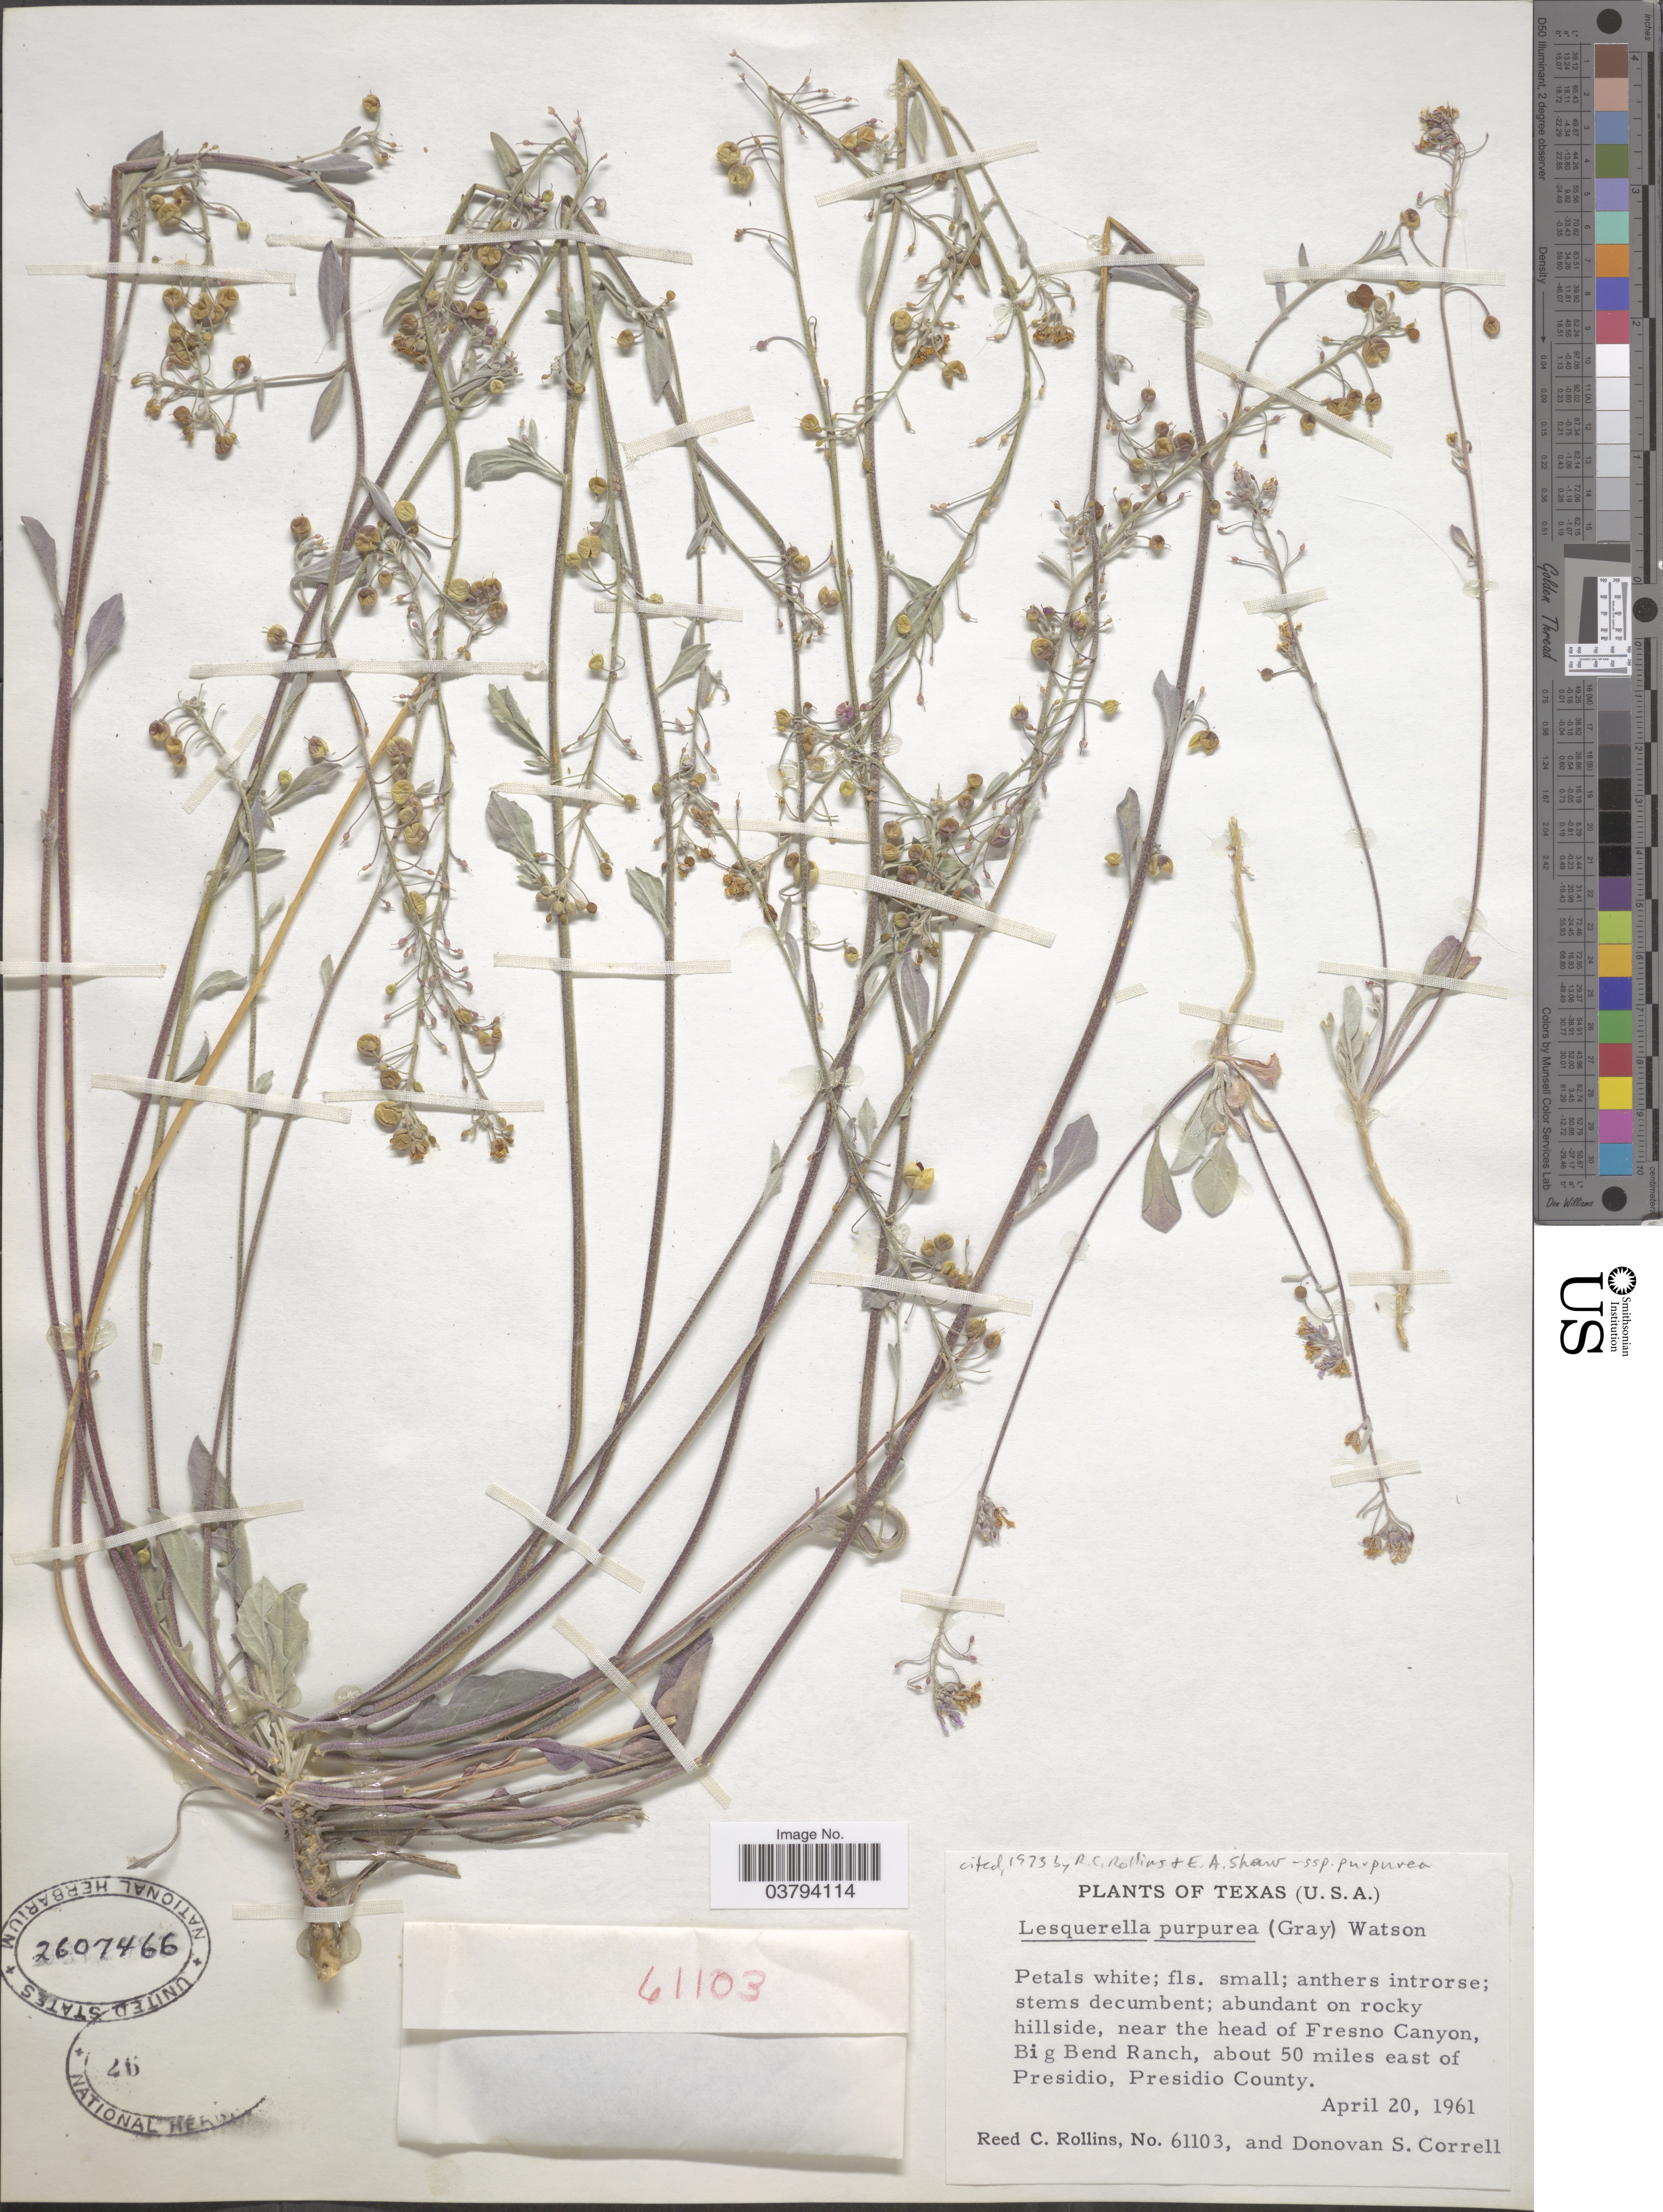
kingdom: Plantae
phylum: Tracheophyta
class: Magnoliopsida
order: Brassicales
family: Brassicaceae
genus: Lesquerella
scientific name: Lesquerella purpurea subsp. purpurea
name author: (A. Gray) S. Watson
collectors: R. C. Rollins & D. S. Correll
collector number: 61103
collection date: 1961-04-20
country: United States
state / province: Texas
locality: Near the head of Fresno Canyon, Big Bend Ranch, about 50 miles east of Presidio, Presidio County.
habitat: abundant on rocky hillside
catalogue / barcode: US 2607466